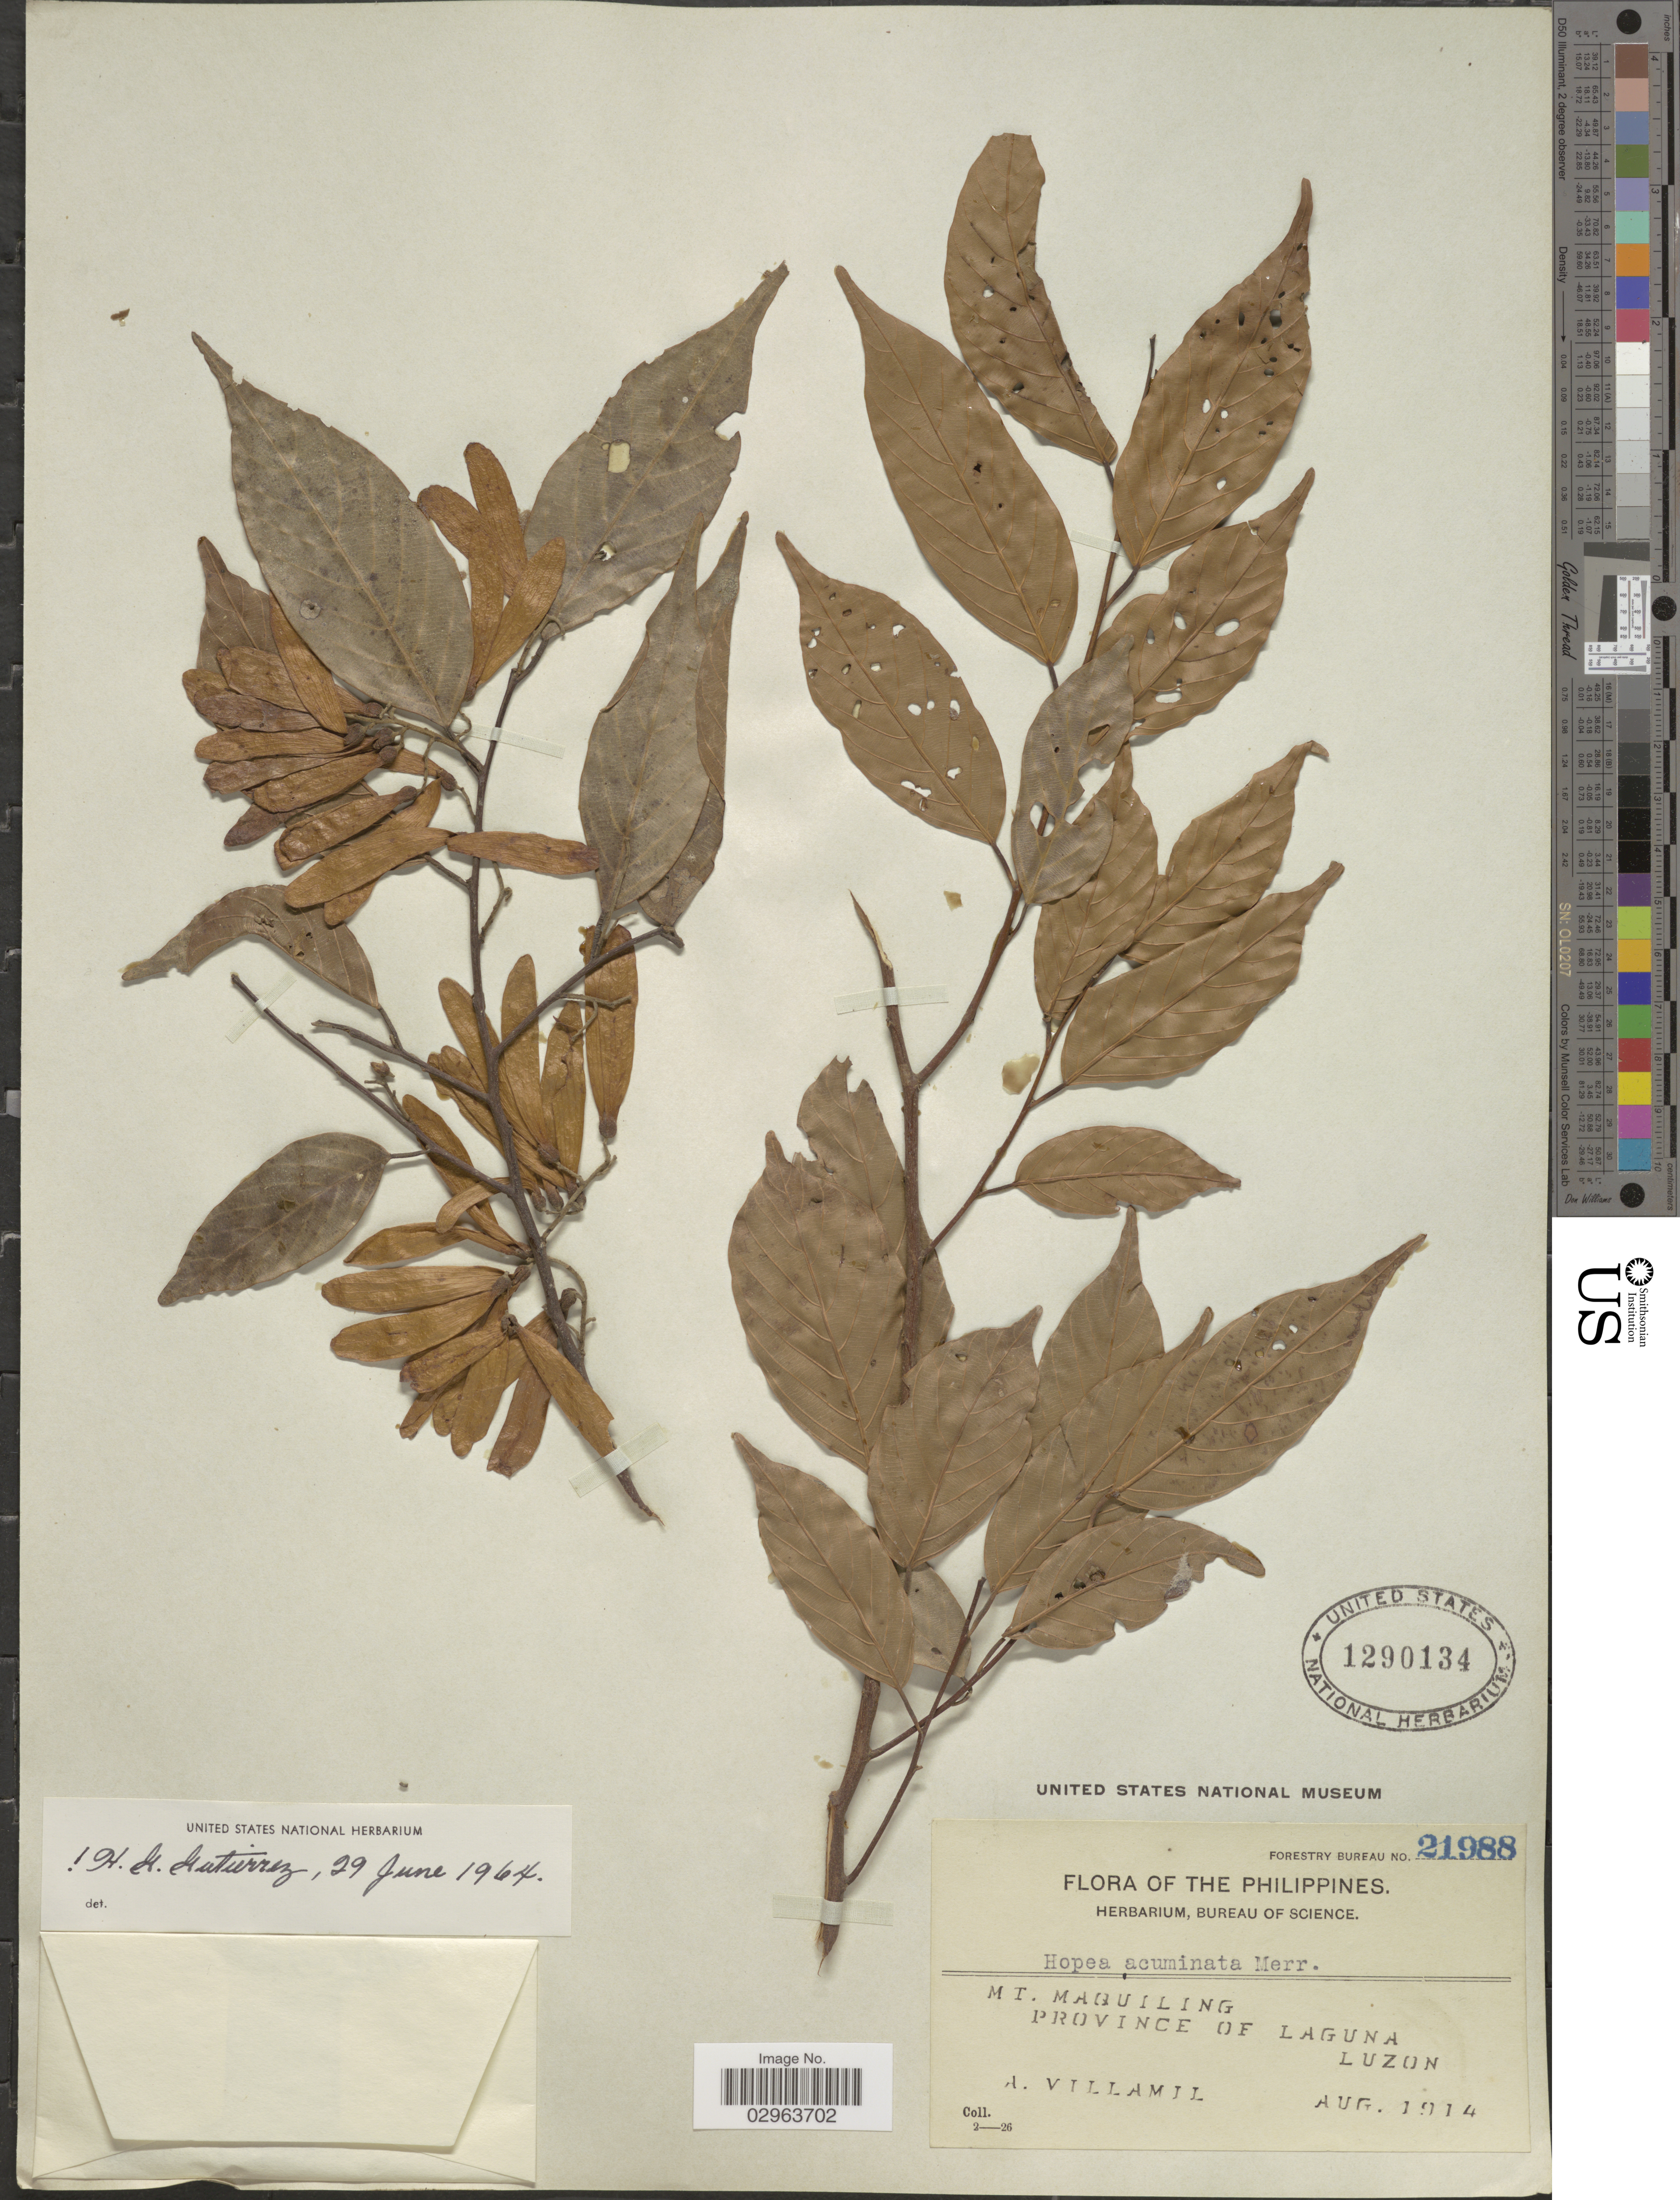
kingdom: Plantae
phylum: Tracheophyta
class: Magnoliopsida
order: Malvales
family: Dipterocarpaceae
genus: Hopea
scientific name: Hopea acuminata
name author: Merr.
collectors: A. Villamil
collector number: Forestry Bureau 21988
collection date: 1914-08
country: Philippines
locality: Mt. Maquiling. Province of Laguna Luzon.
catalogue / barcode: US 1290134